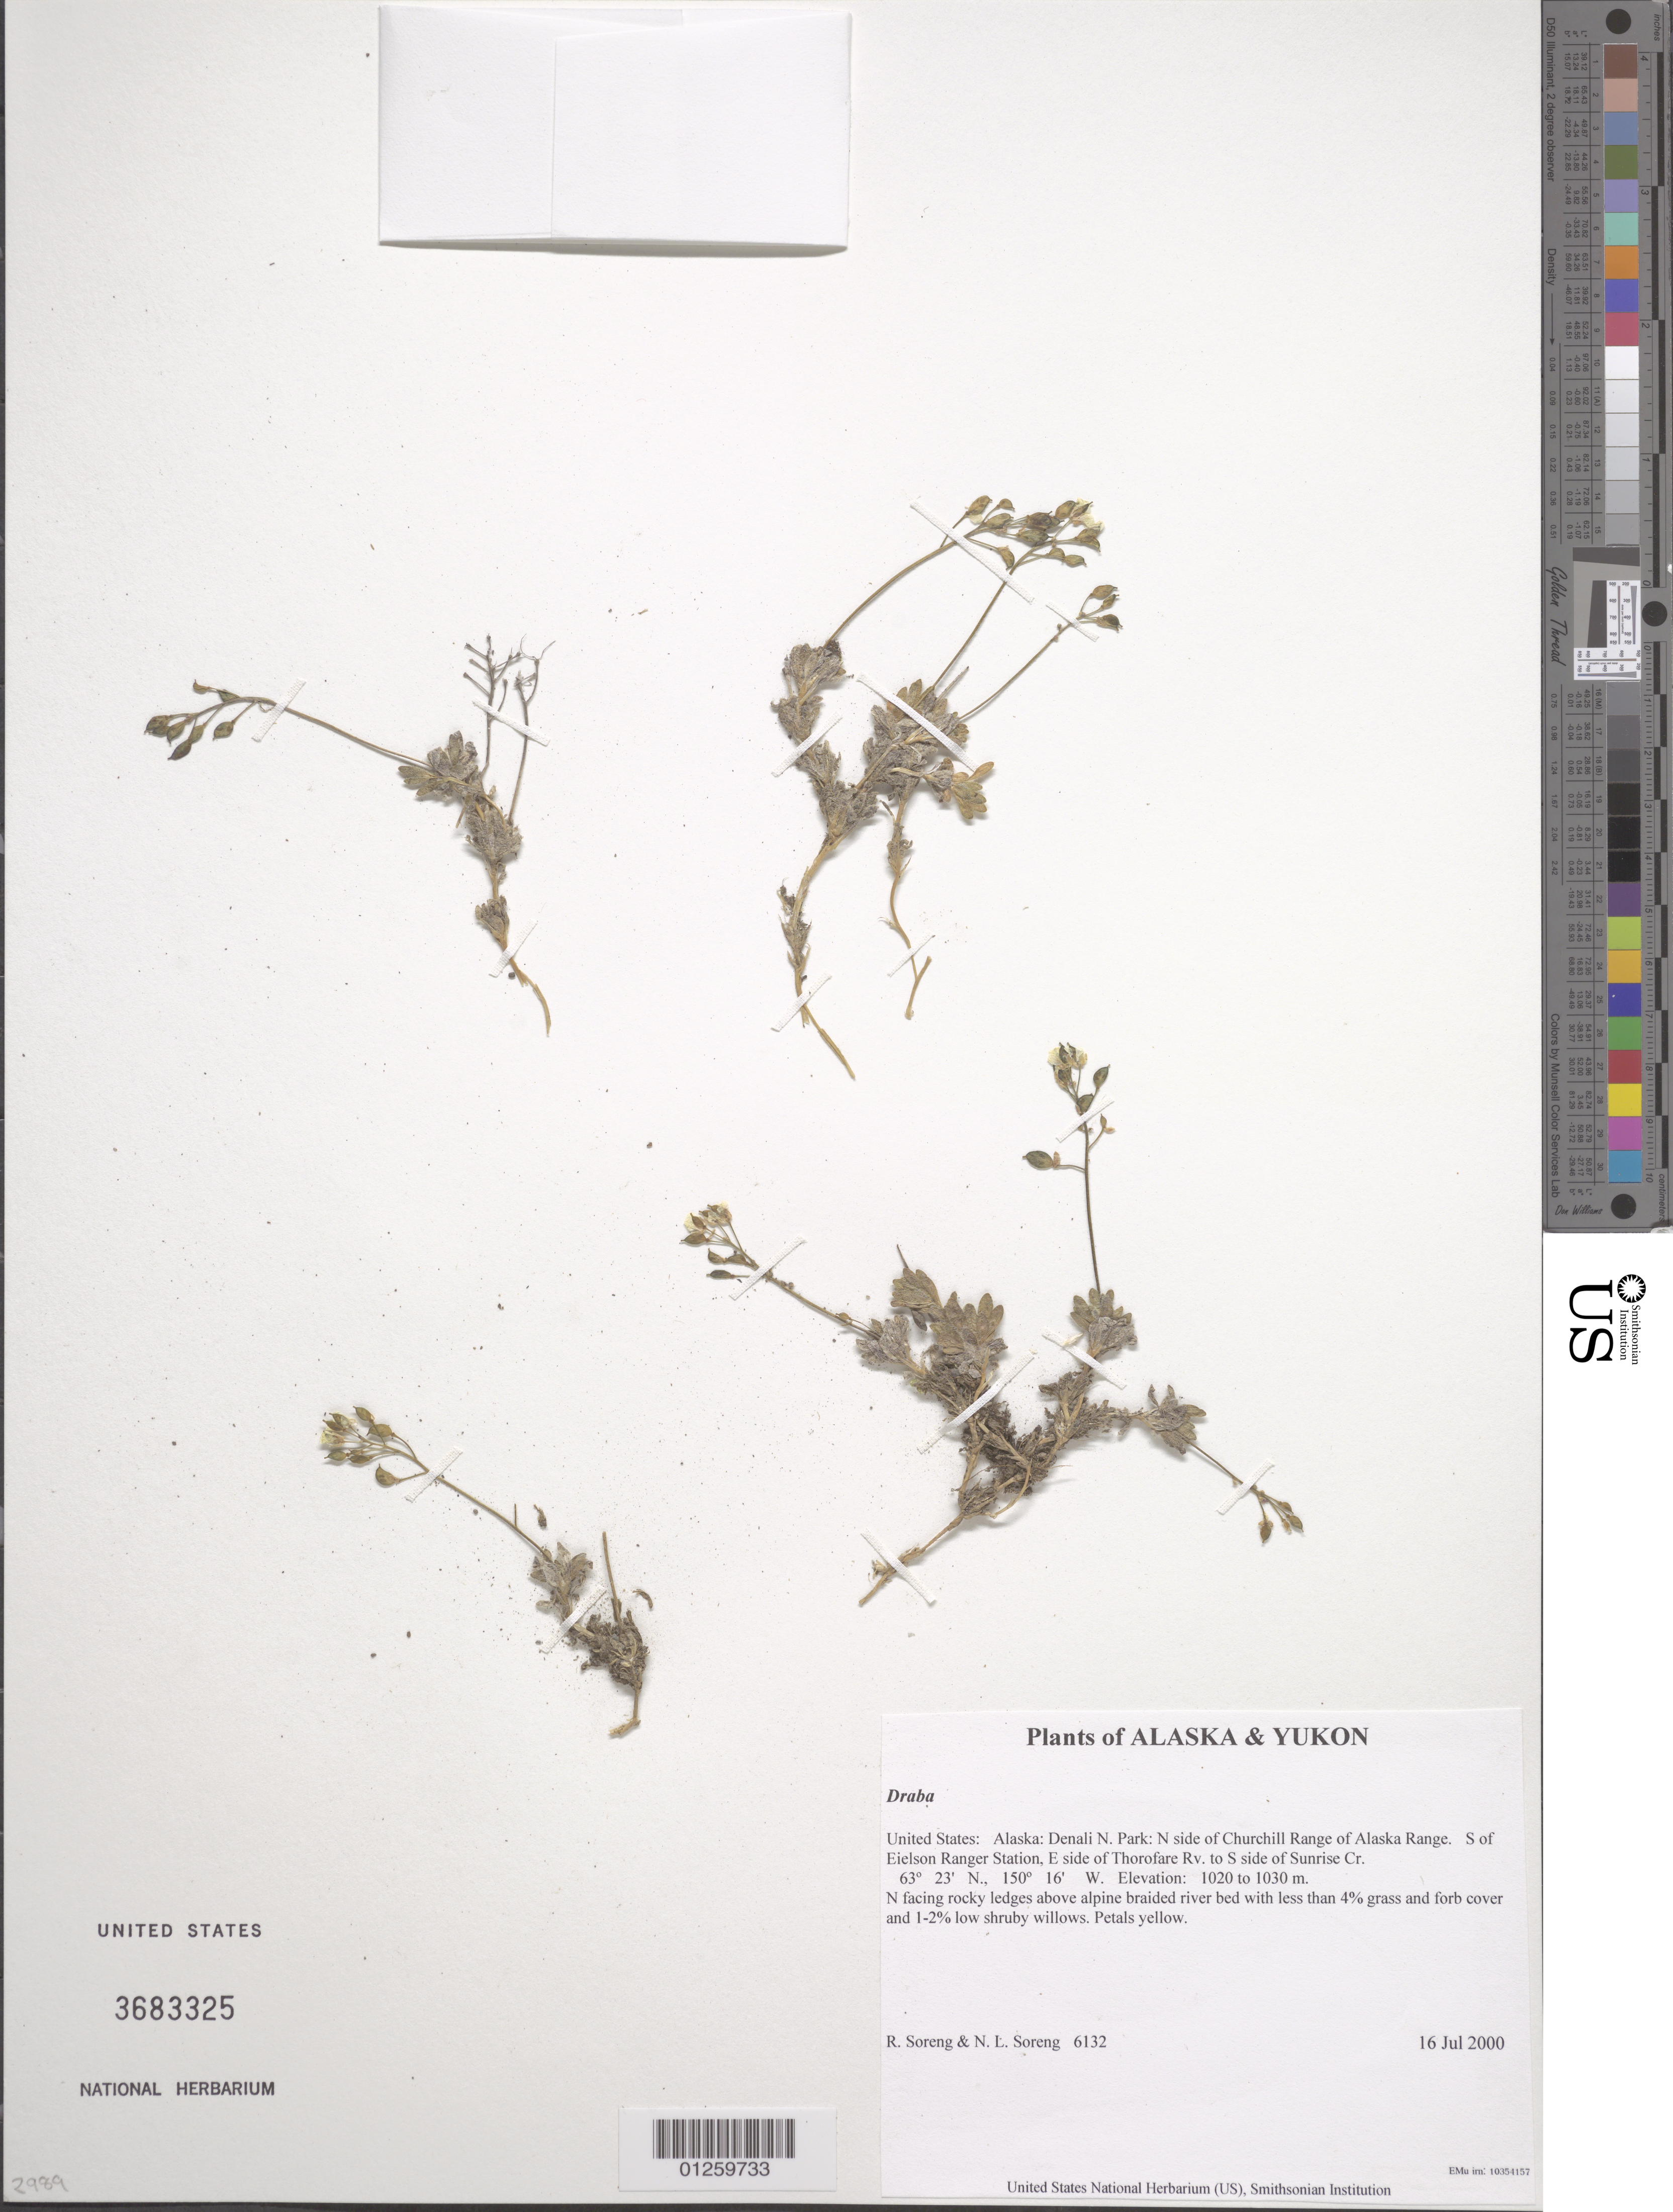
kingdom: Plantae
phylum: Tracheophyta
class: Magnoliopsida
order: Brassicales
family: Brassicaceae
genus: Draba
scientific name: Draba sp.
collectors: R. J. Soreng & N. L. Soreng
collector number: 6132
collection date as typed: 16 Jul 2000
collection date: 2000-07-16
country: United States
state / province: Alaska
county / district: Denali N. Park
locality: N side of Churchill Range of Alaska Range. S of Eielson Ranger Station, E side of Thorofare Rv. to S side of Sunrise Cr.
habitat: N facing rocky ledges above alpine braided river bed with less than 4% grass and forb cover and 1-2% low shruby willows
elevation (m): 1020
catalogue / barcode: US 3683325